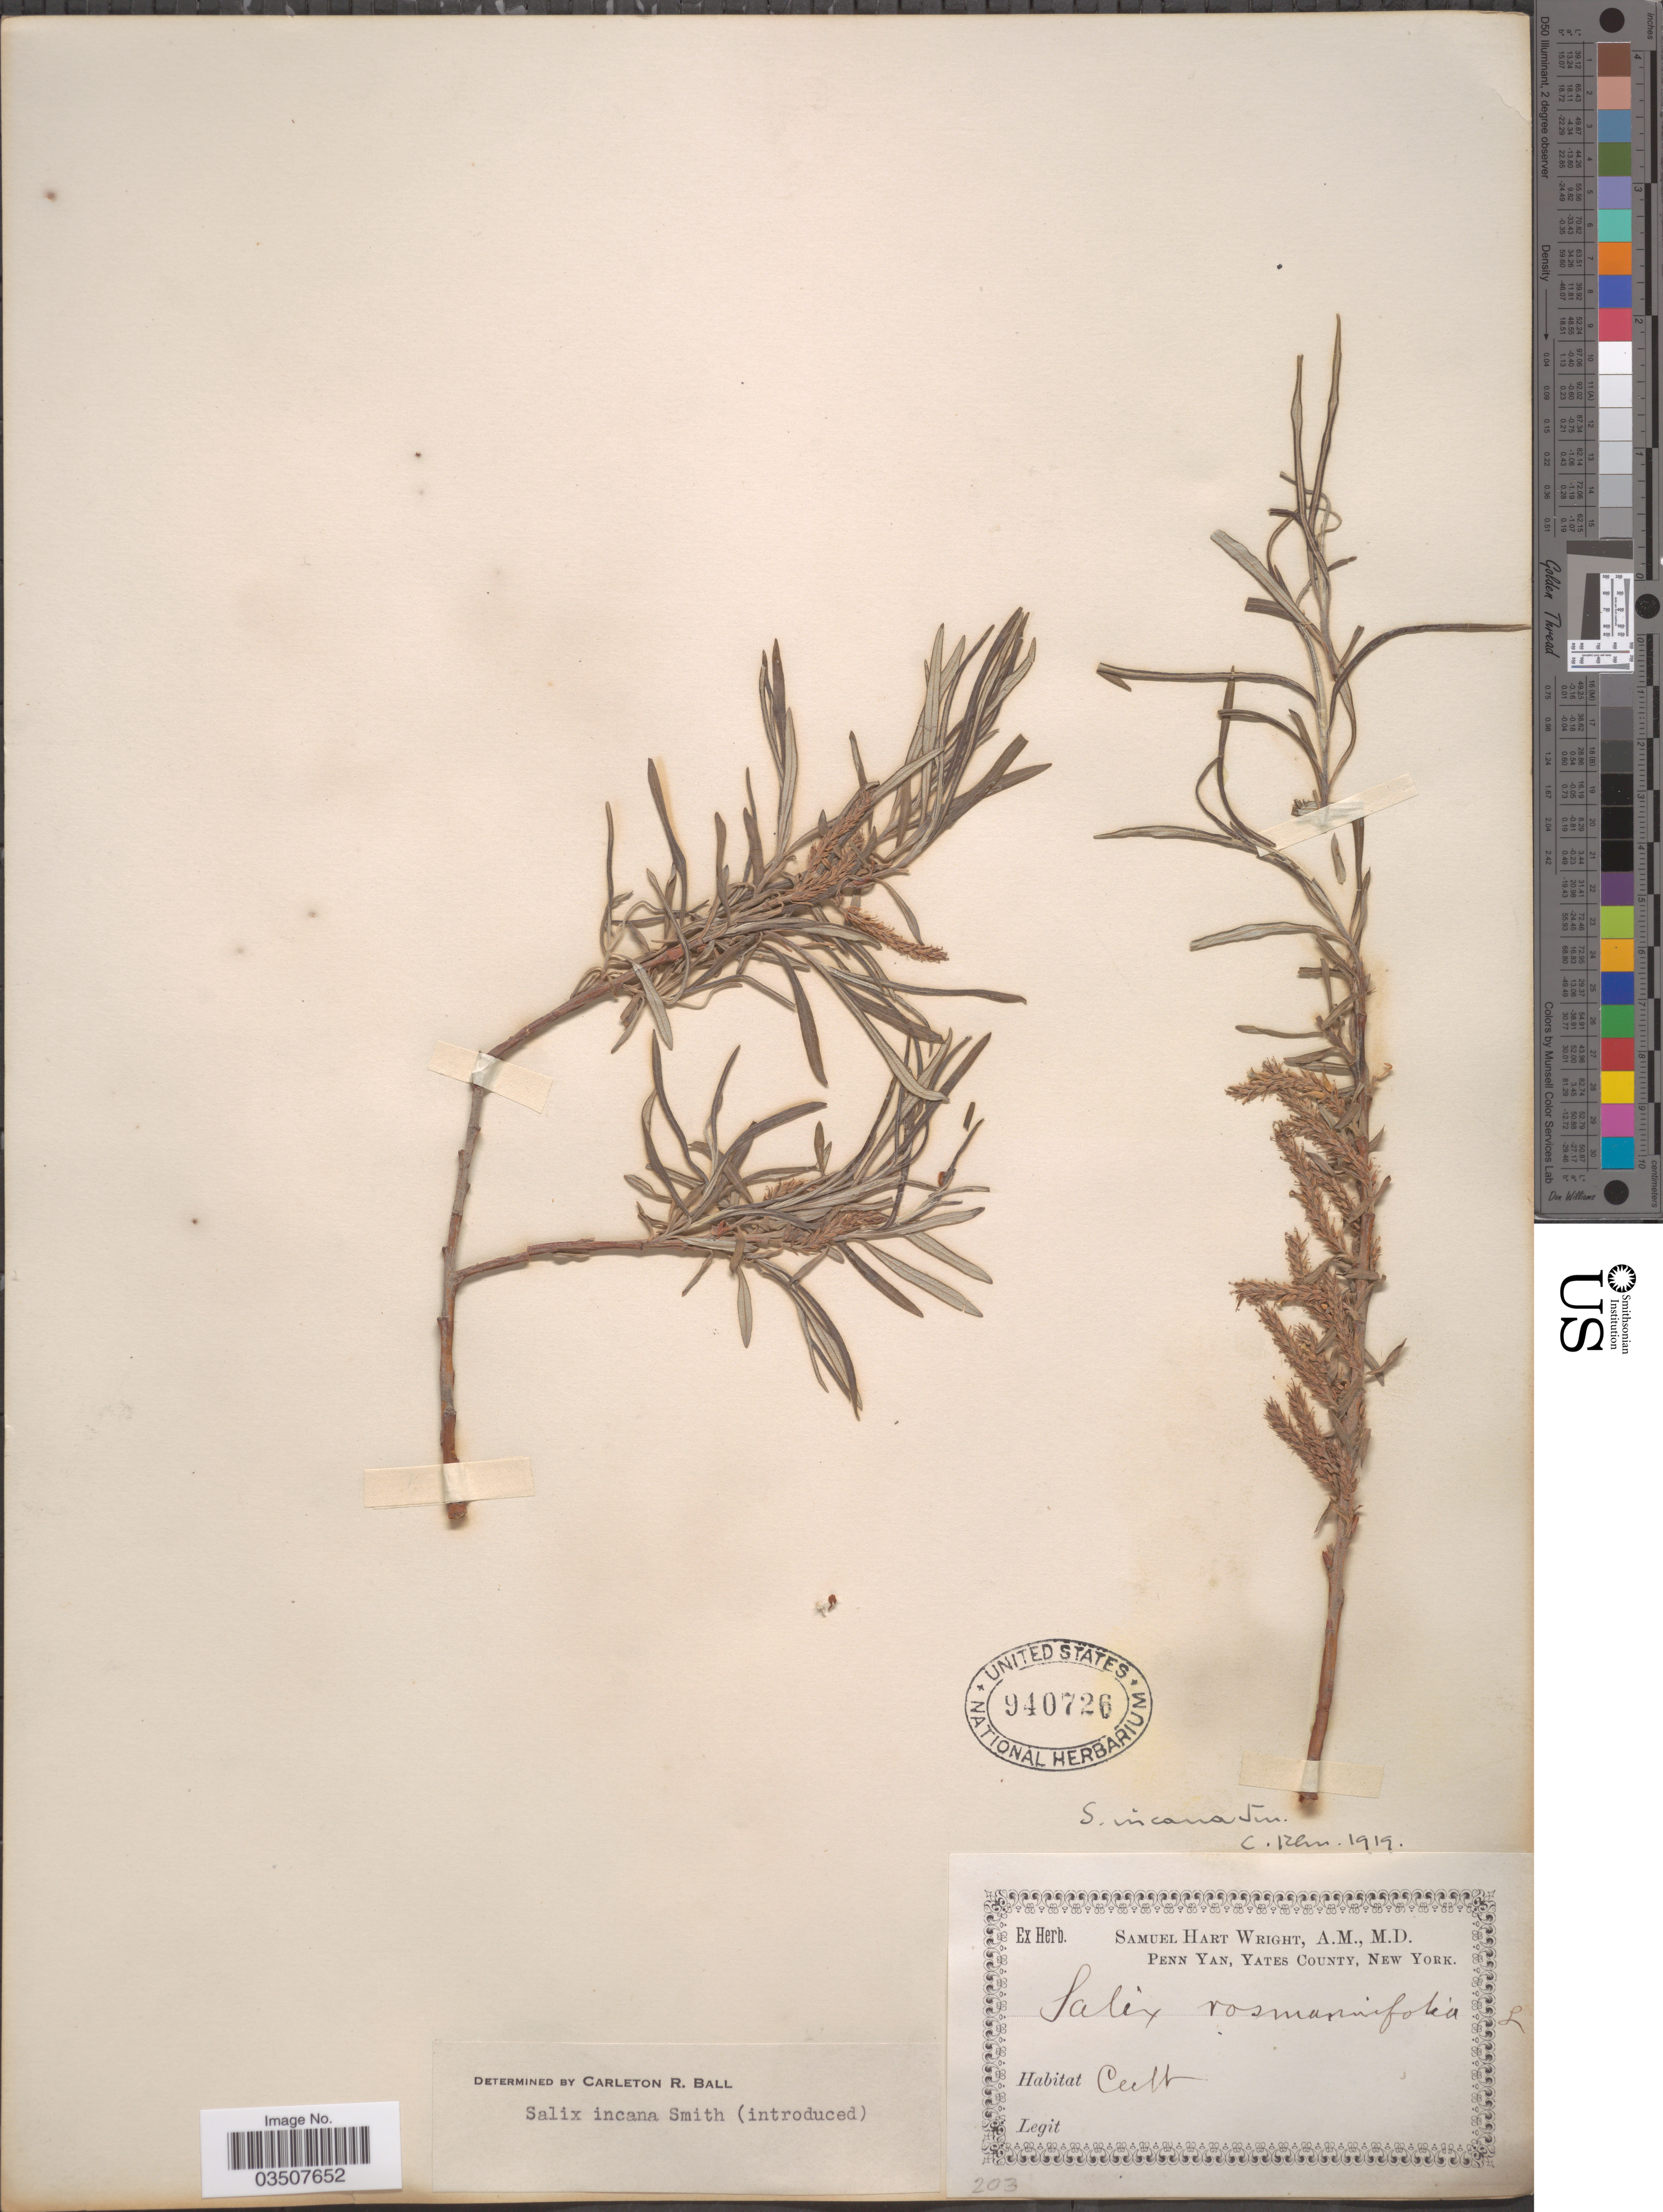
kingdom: Plantae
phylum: Tracheophyta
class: Magnoliopsida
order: Malpighiales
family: Salicaceae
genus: Salix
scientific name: Salix incana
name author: Michx.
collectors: Ex herb. Samuel Hart Wright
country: United States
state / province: New York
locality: Penn Yan, Yates County.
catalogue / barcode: US 940726